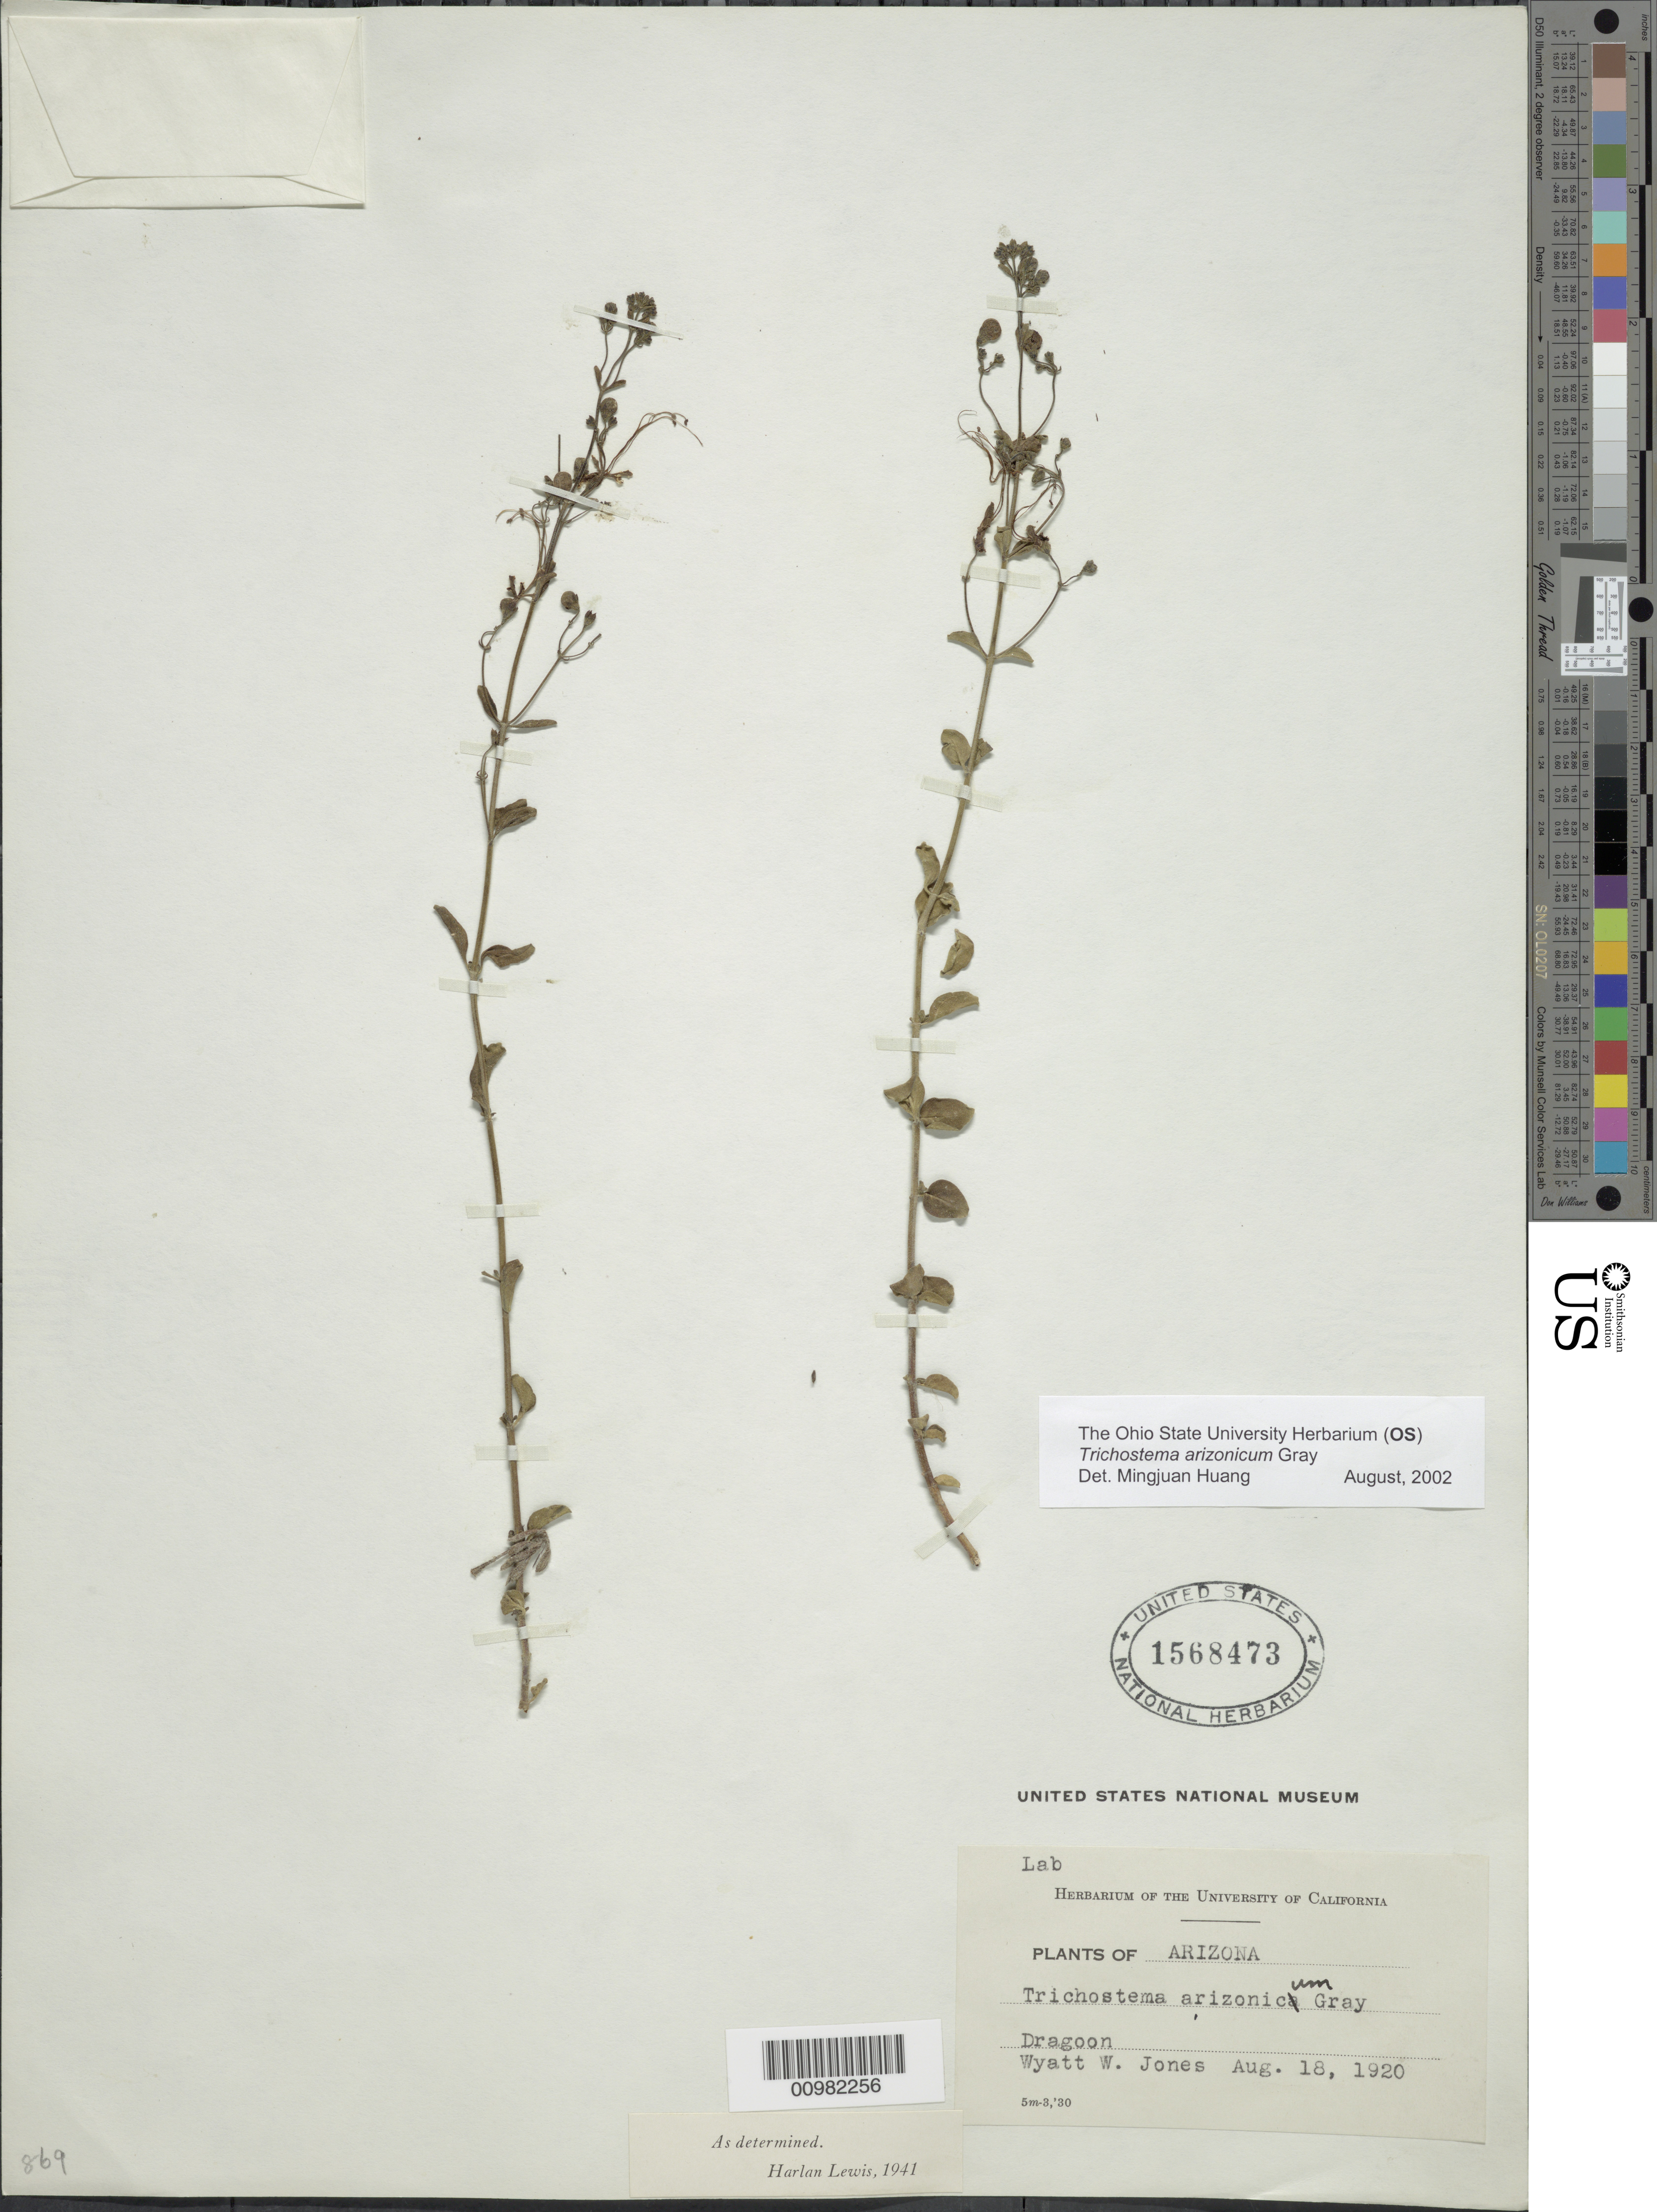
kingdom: Plantae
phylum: Tracheophyta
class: Magnoliopsida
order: Lamiales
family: Lamiaceae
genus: Trichostema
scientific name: Trichostema arizonicum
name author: A. Gray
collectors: W. W. Jones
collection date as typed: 18 Aug 1920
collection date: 1920-08-18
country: United States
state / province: Arizona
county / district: Cochise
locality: Dragoon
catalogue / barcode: US 1568473